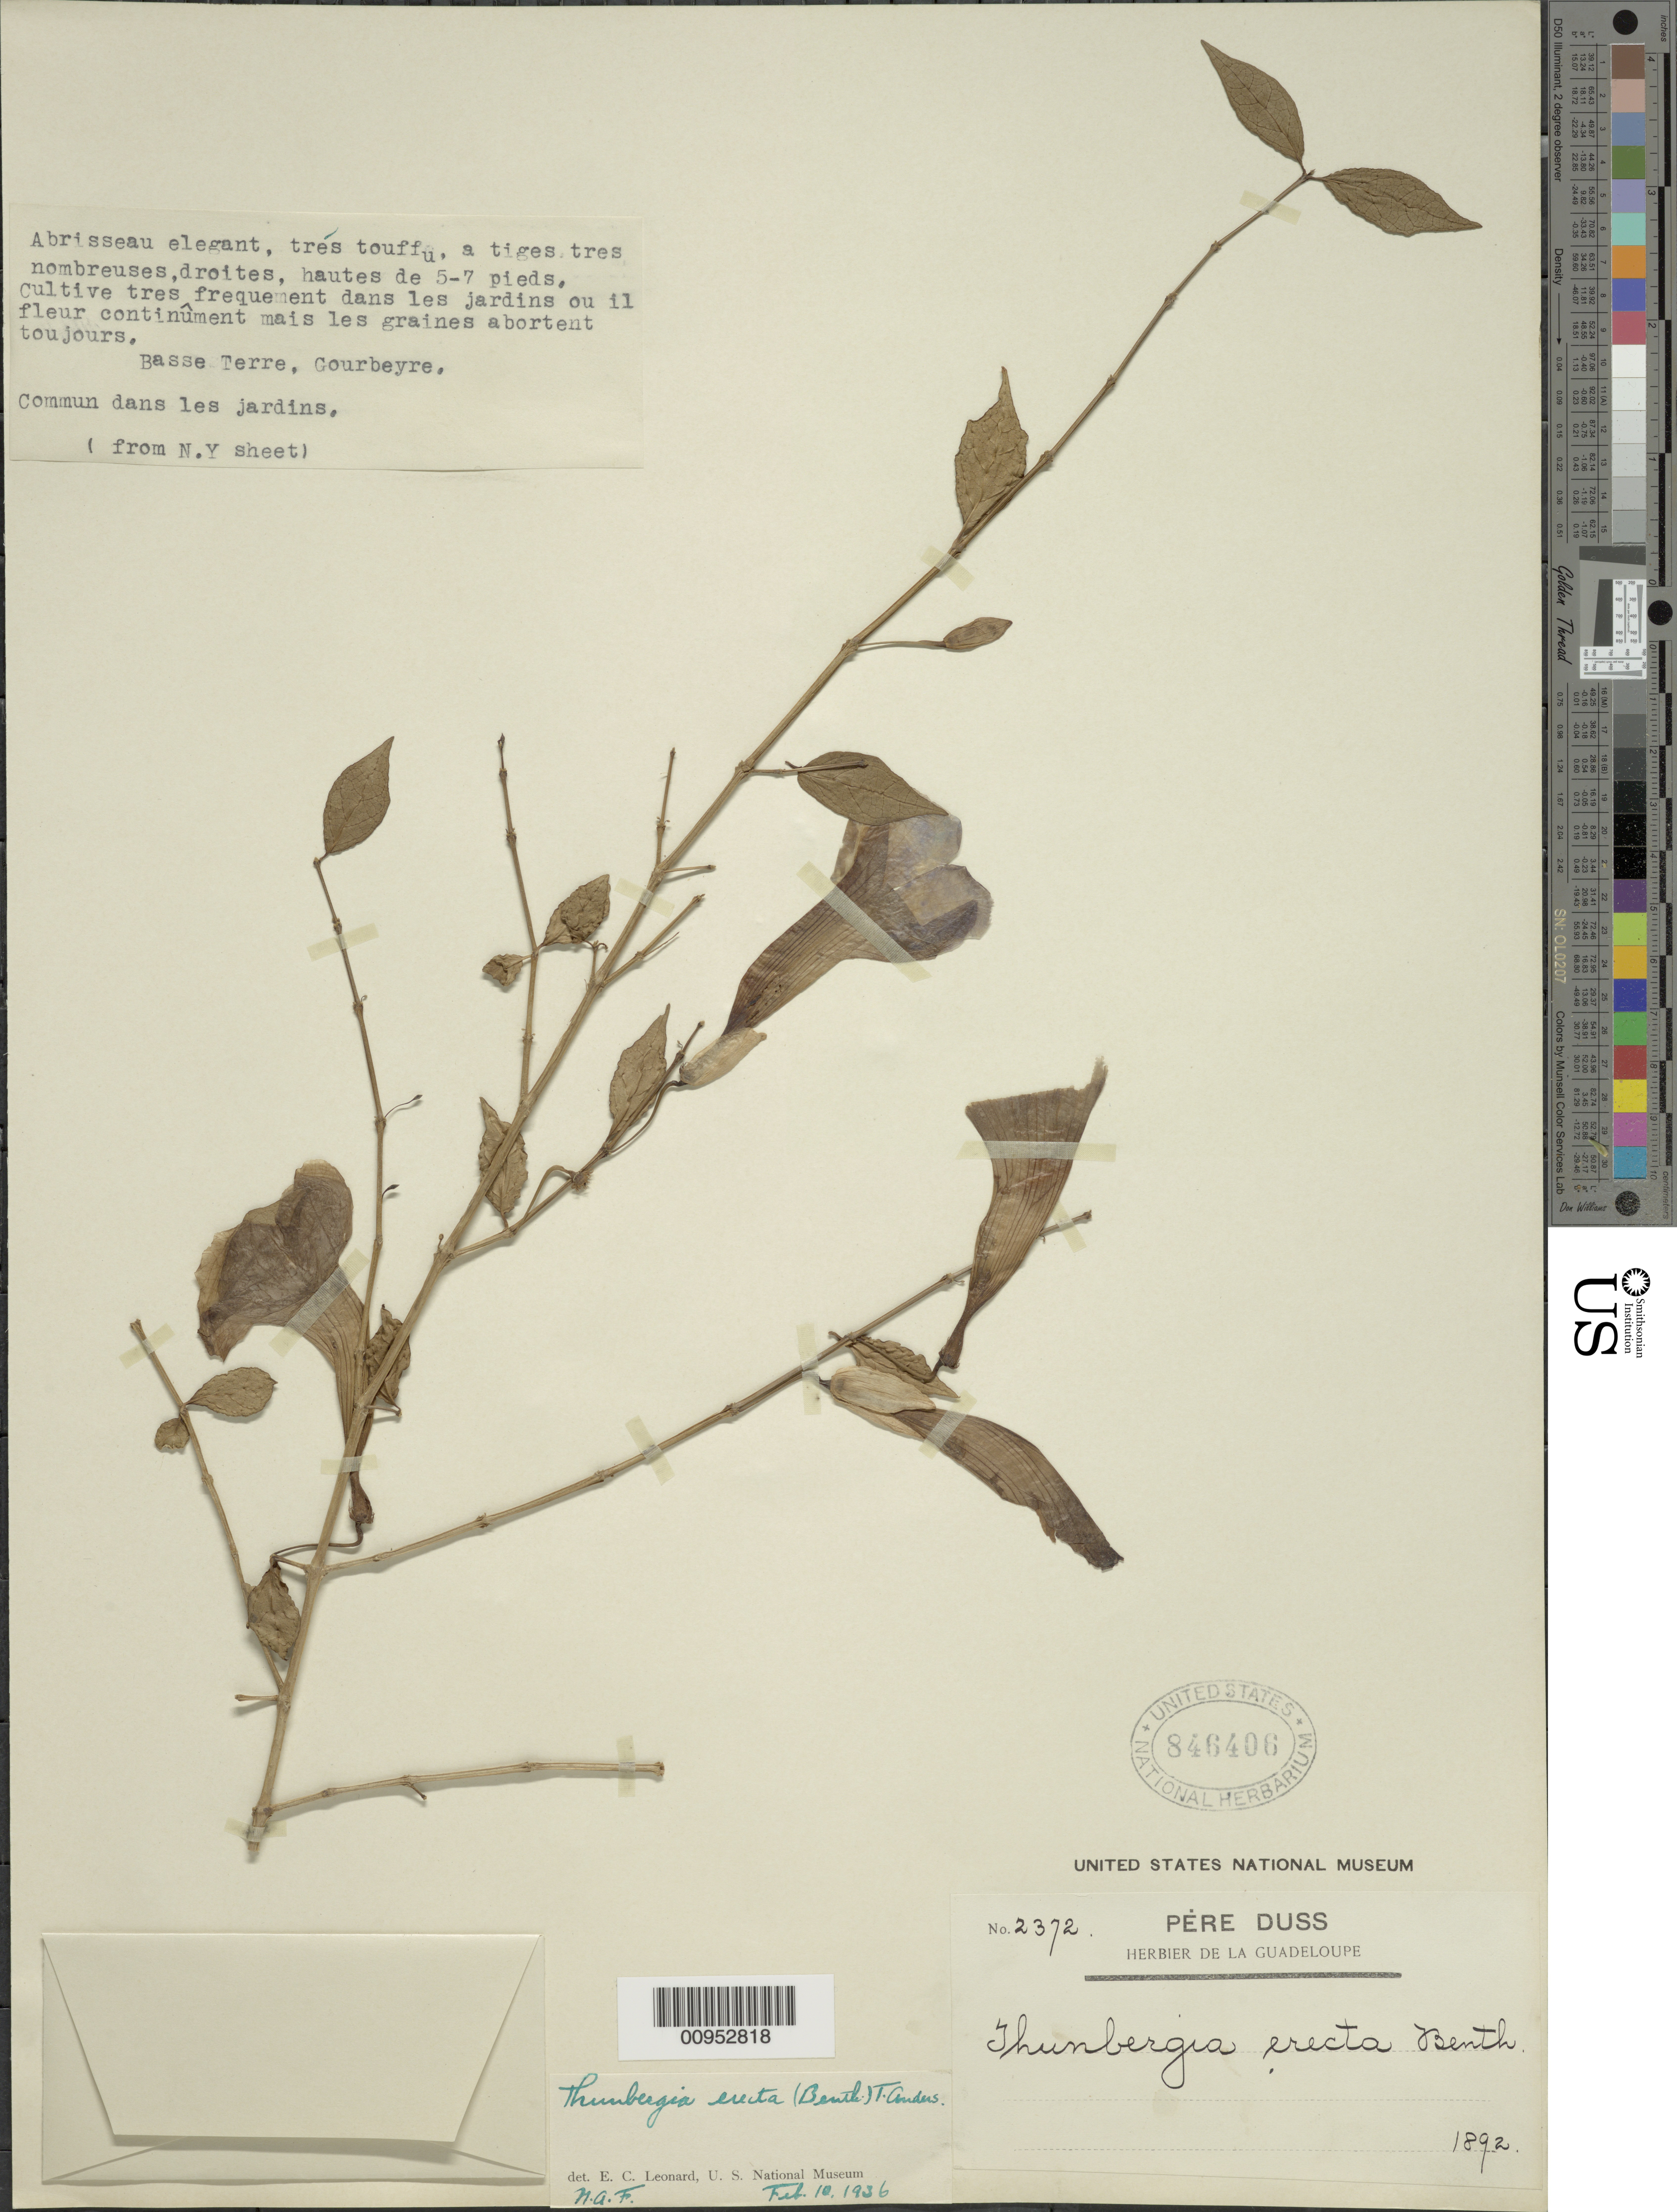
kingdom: Plantae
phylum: Tracheophyta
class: Magnoliopsida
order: Lamiales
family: Acanthaceae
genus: Thunbergia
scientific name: Thunbergia erecta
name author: (Benth.) T. Anderson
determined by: Leonard, Emery C., (US)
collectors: Père Duss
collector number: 2372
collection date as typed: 1892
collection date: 1892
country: Guadeloupe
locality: Basse Terre, Gourbeyre [data from NY sheet}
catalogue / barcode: US 846406